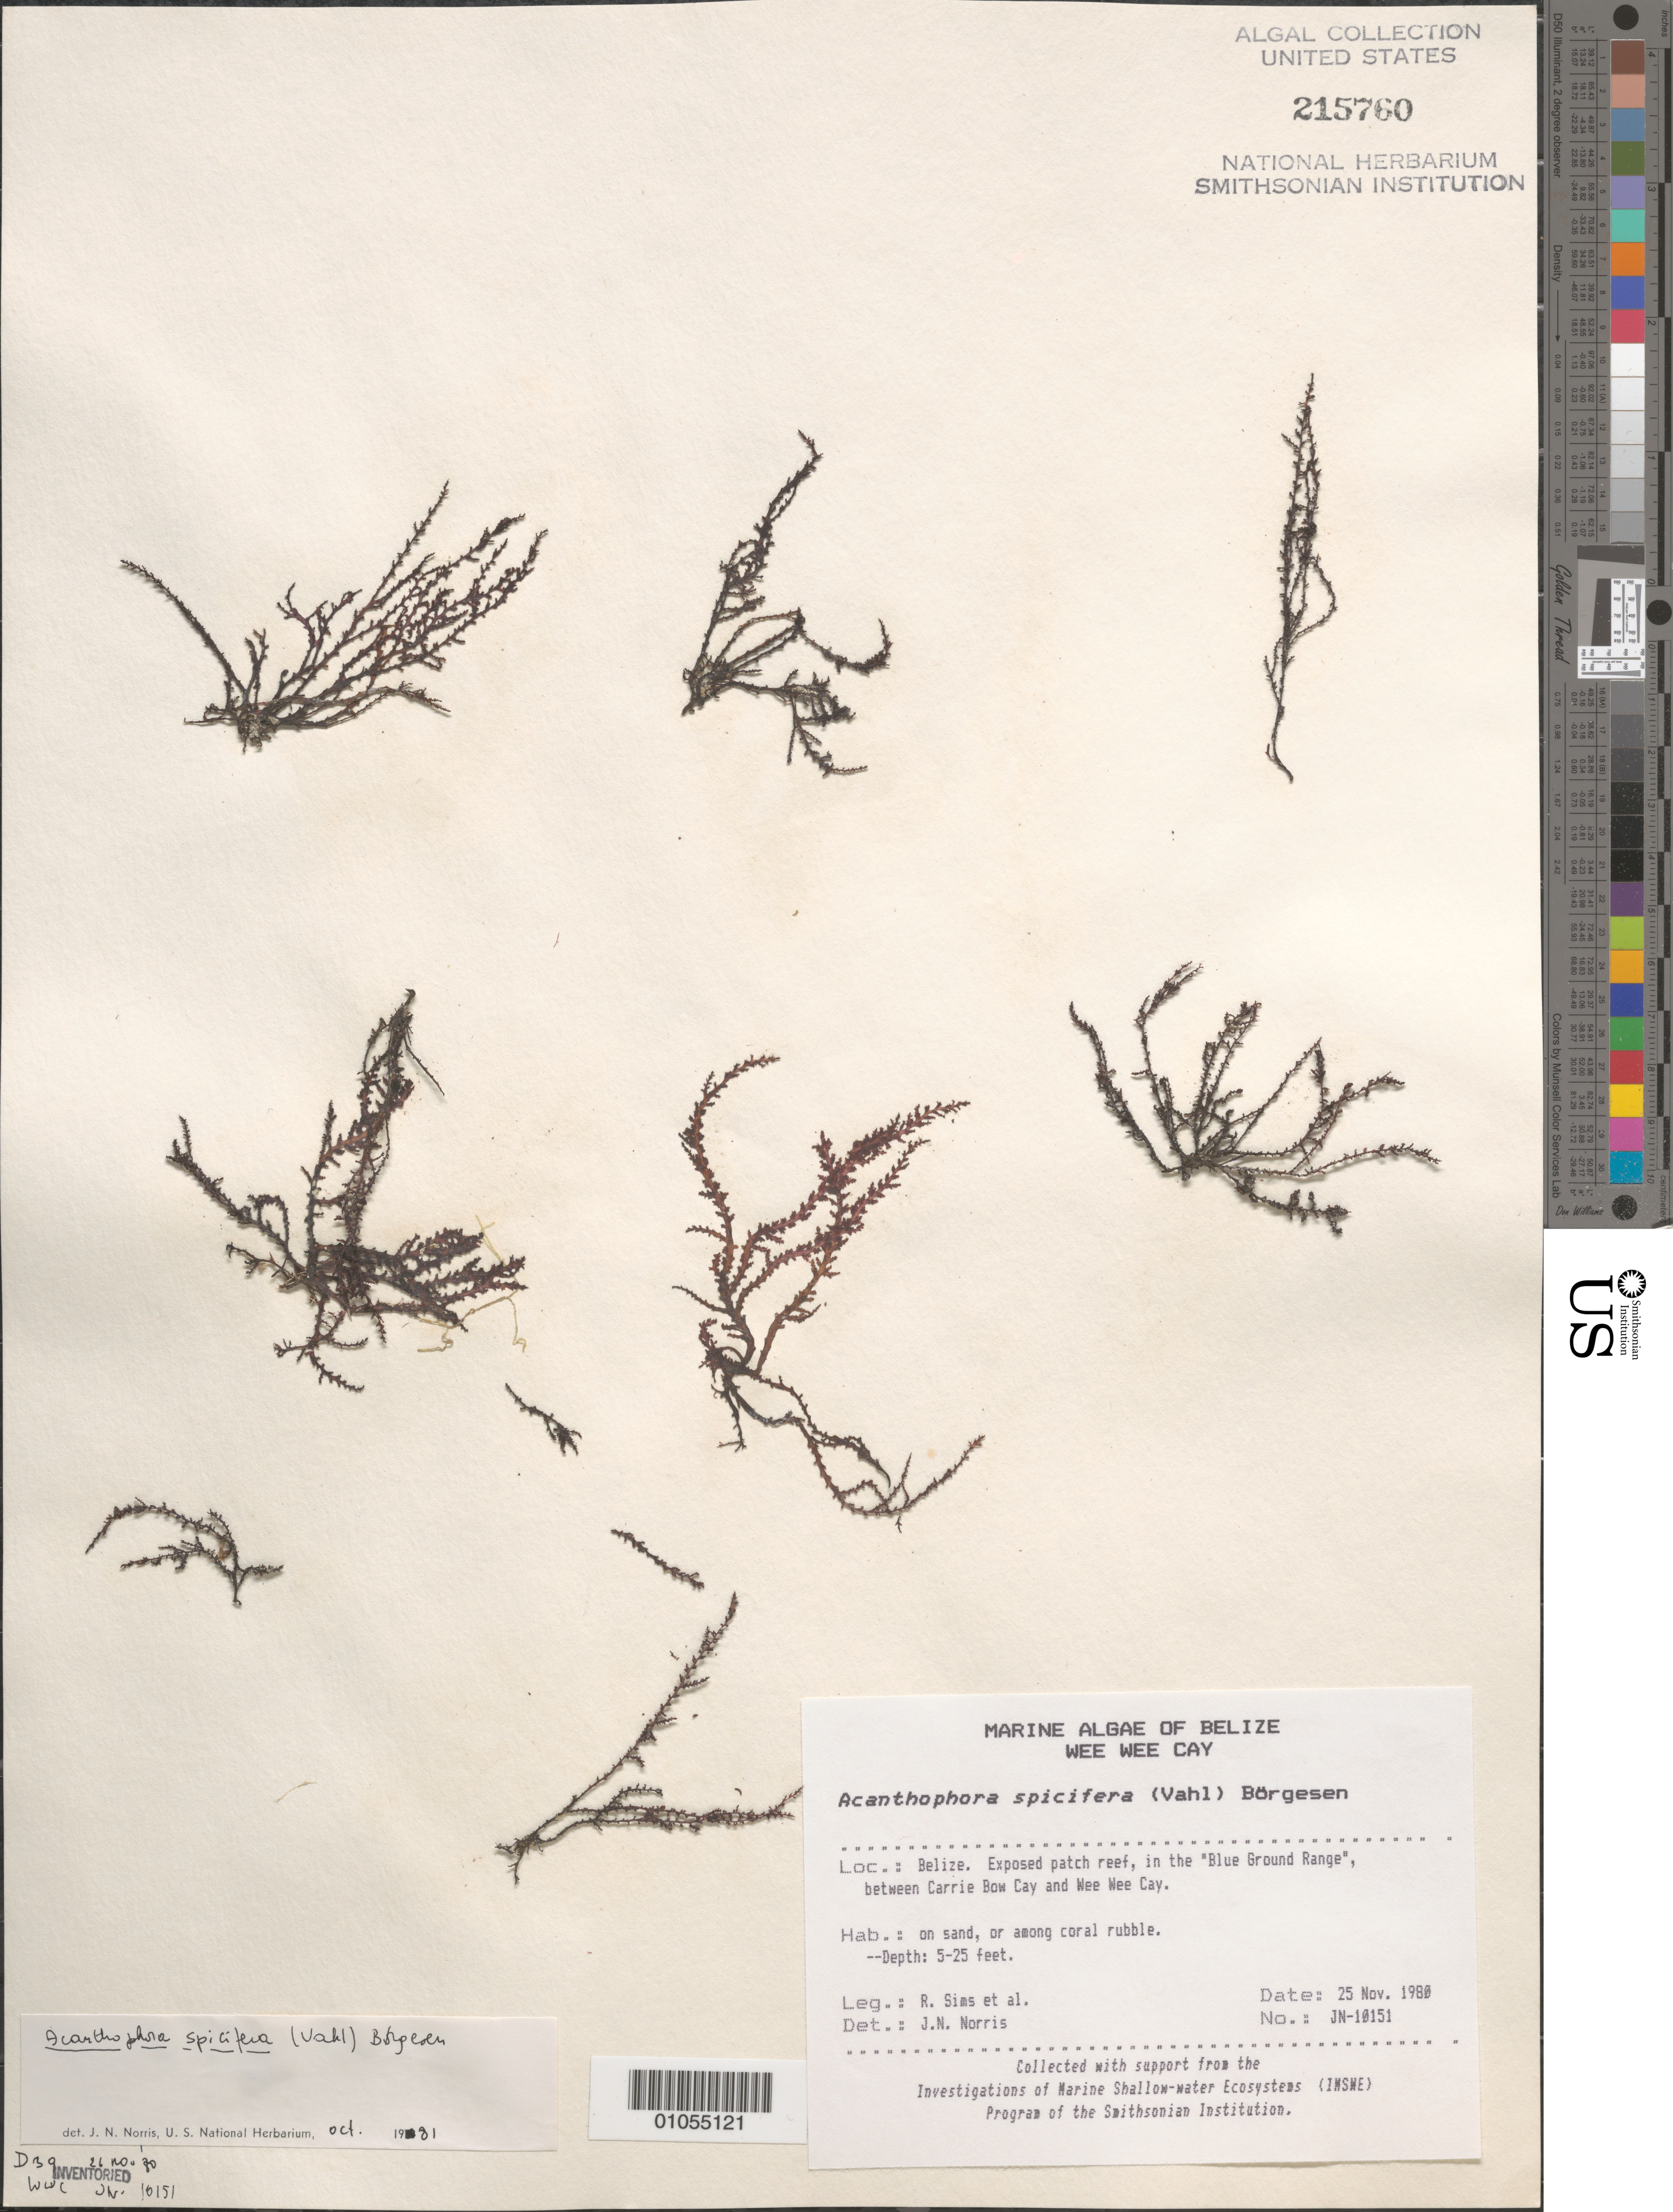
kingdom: Plantae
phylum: Rhodophyta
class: Florideophyceae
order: Ceramiales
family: Rhodomelaceae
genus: Acanthophora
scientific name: Acanthophora spicifera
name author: (Vahl) Børgesen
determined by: Norris, James N.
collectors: R. H. Sims & et al.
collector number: JN-10151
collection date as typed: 25 Nov 1980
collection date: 1980-11-25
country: Belize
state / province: Stann Creek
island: Wee Wee Cay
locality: Blue Ground Range, between Carrie Bow Cay and Wee Wee Cay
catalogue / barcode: US 215760